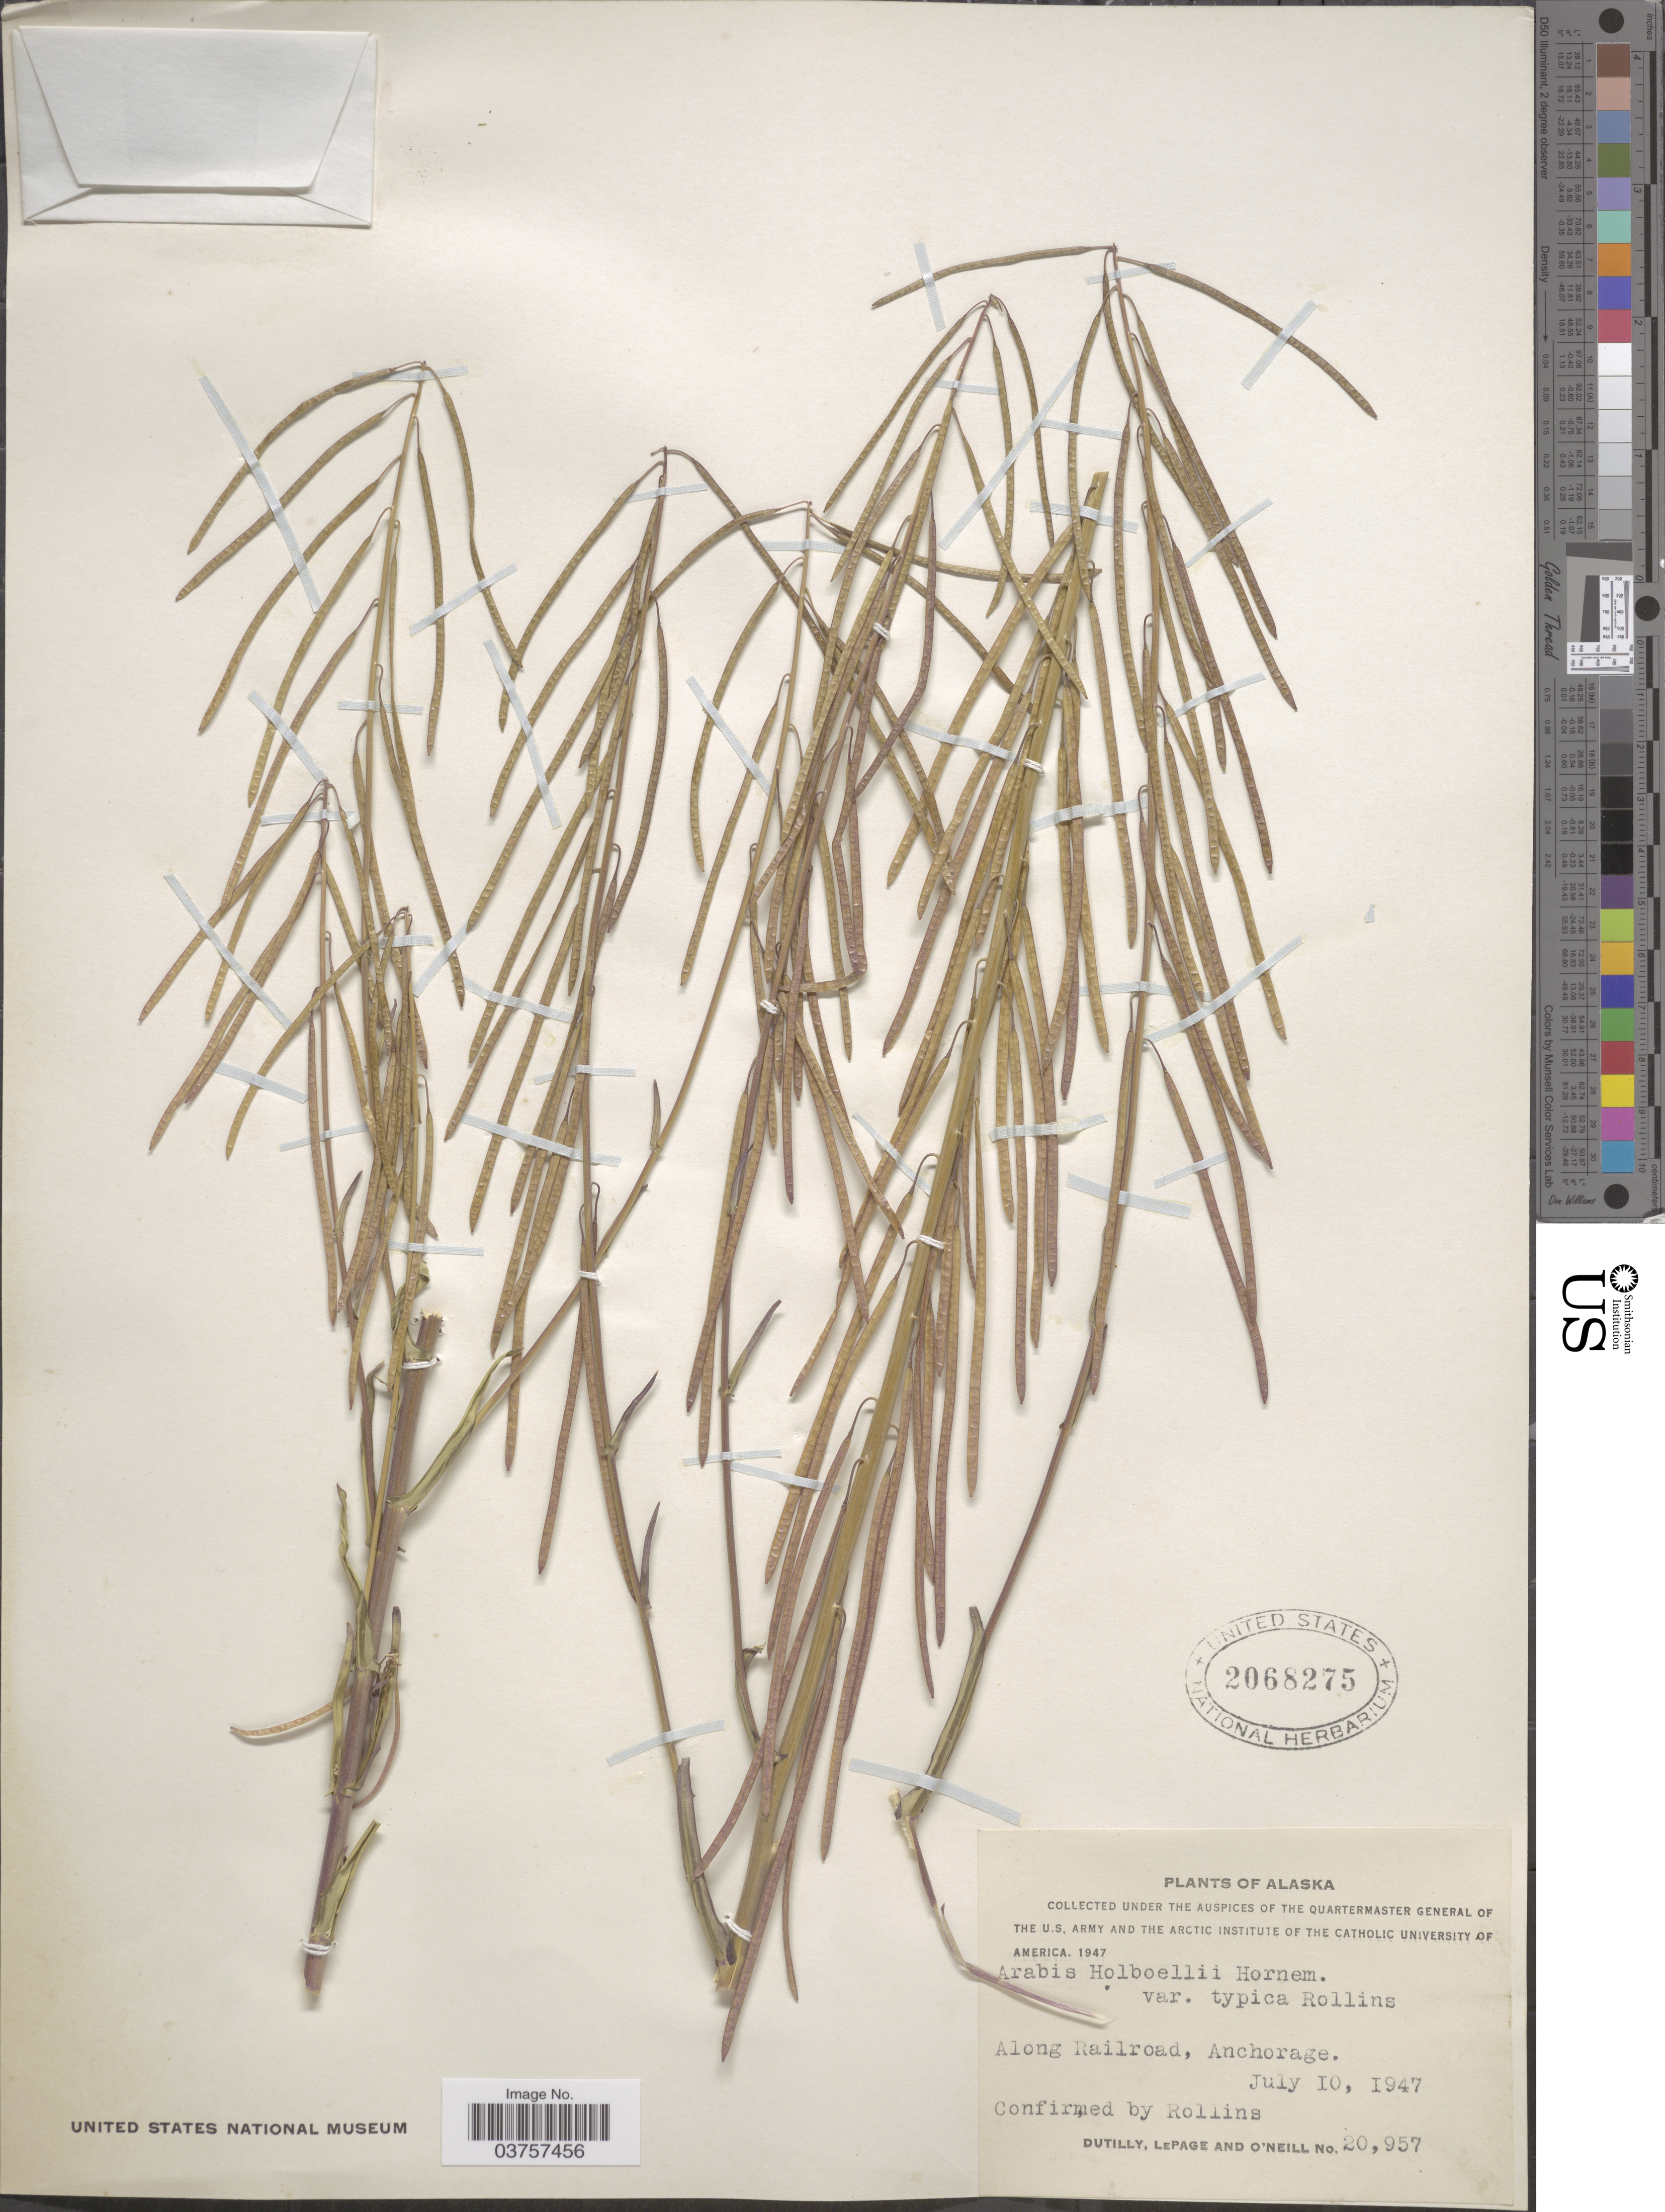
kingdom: Plantae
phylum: Tracheophyta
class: Magnoliopsida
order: Brassicales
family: Brassicaceae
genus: Arabis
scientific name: Arabis holboellii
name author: Hornem.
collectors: -. Dutilly, -. LePage & O' Neill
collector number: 20957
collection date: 1947-07-10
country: United States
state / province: Alaska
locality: Along Railroad, Anchorage.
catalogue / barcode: US 2068275